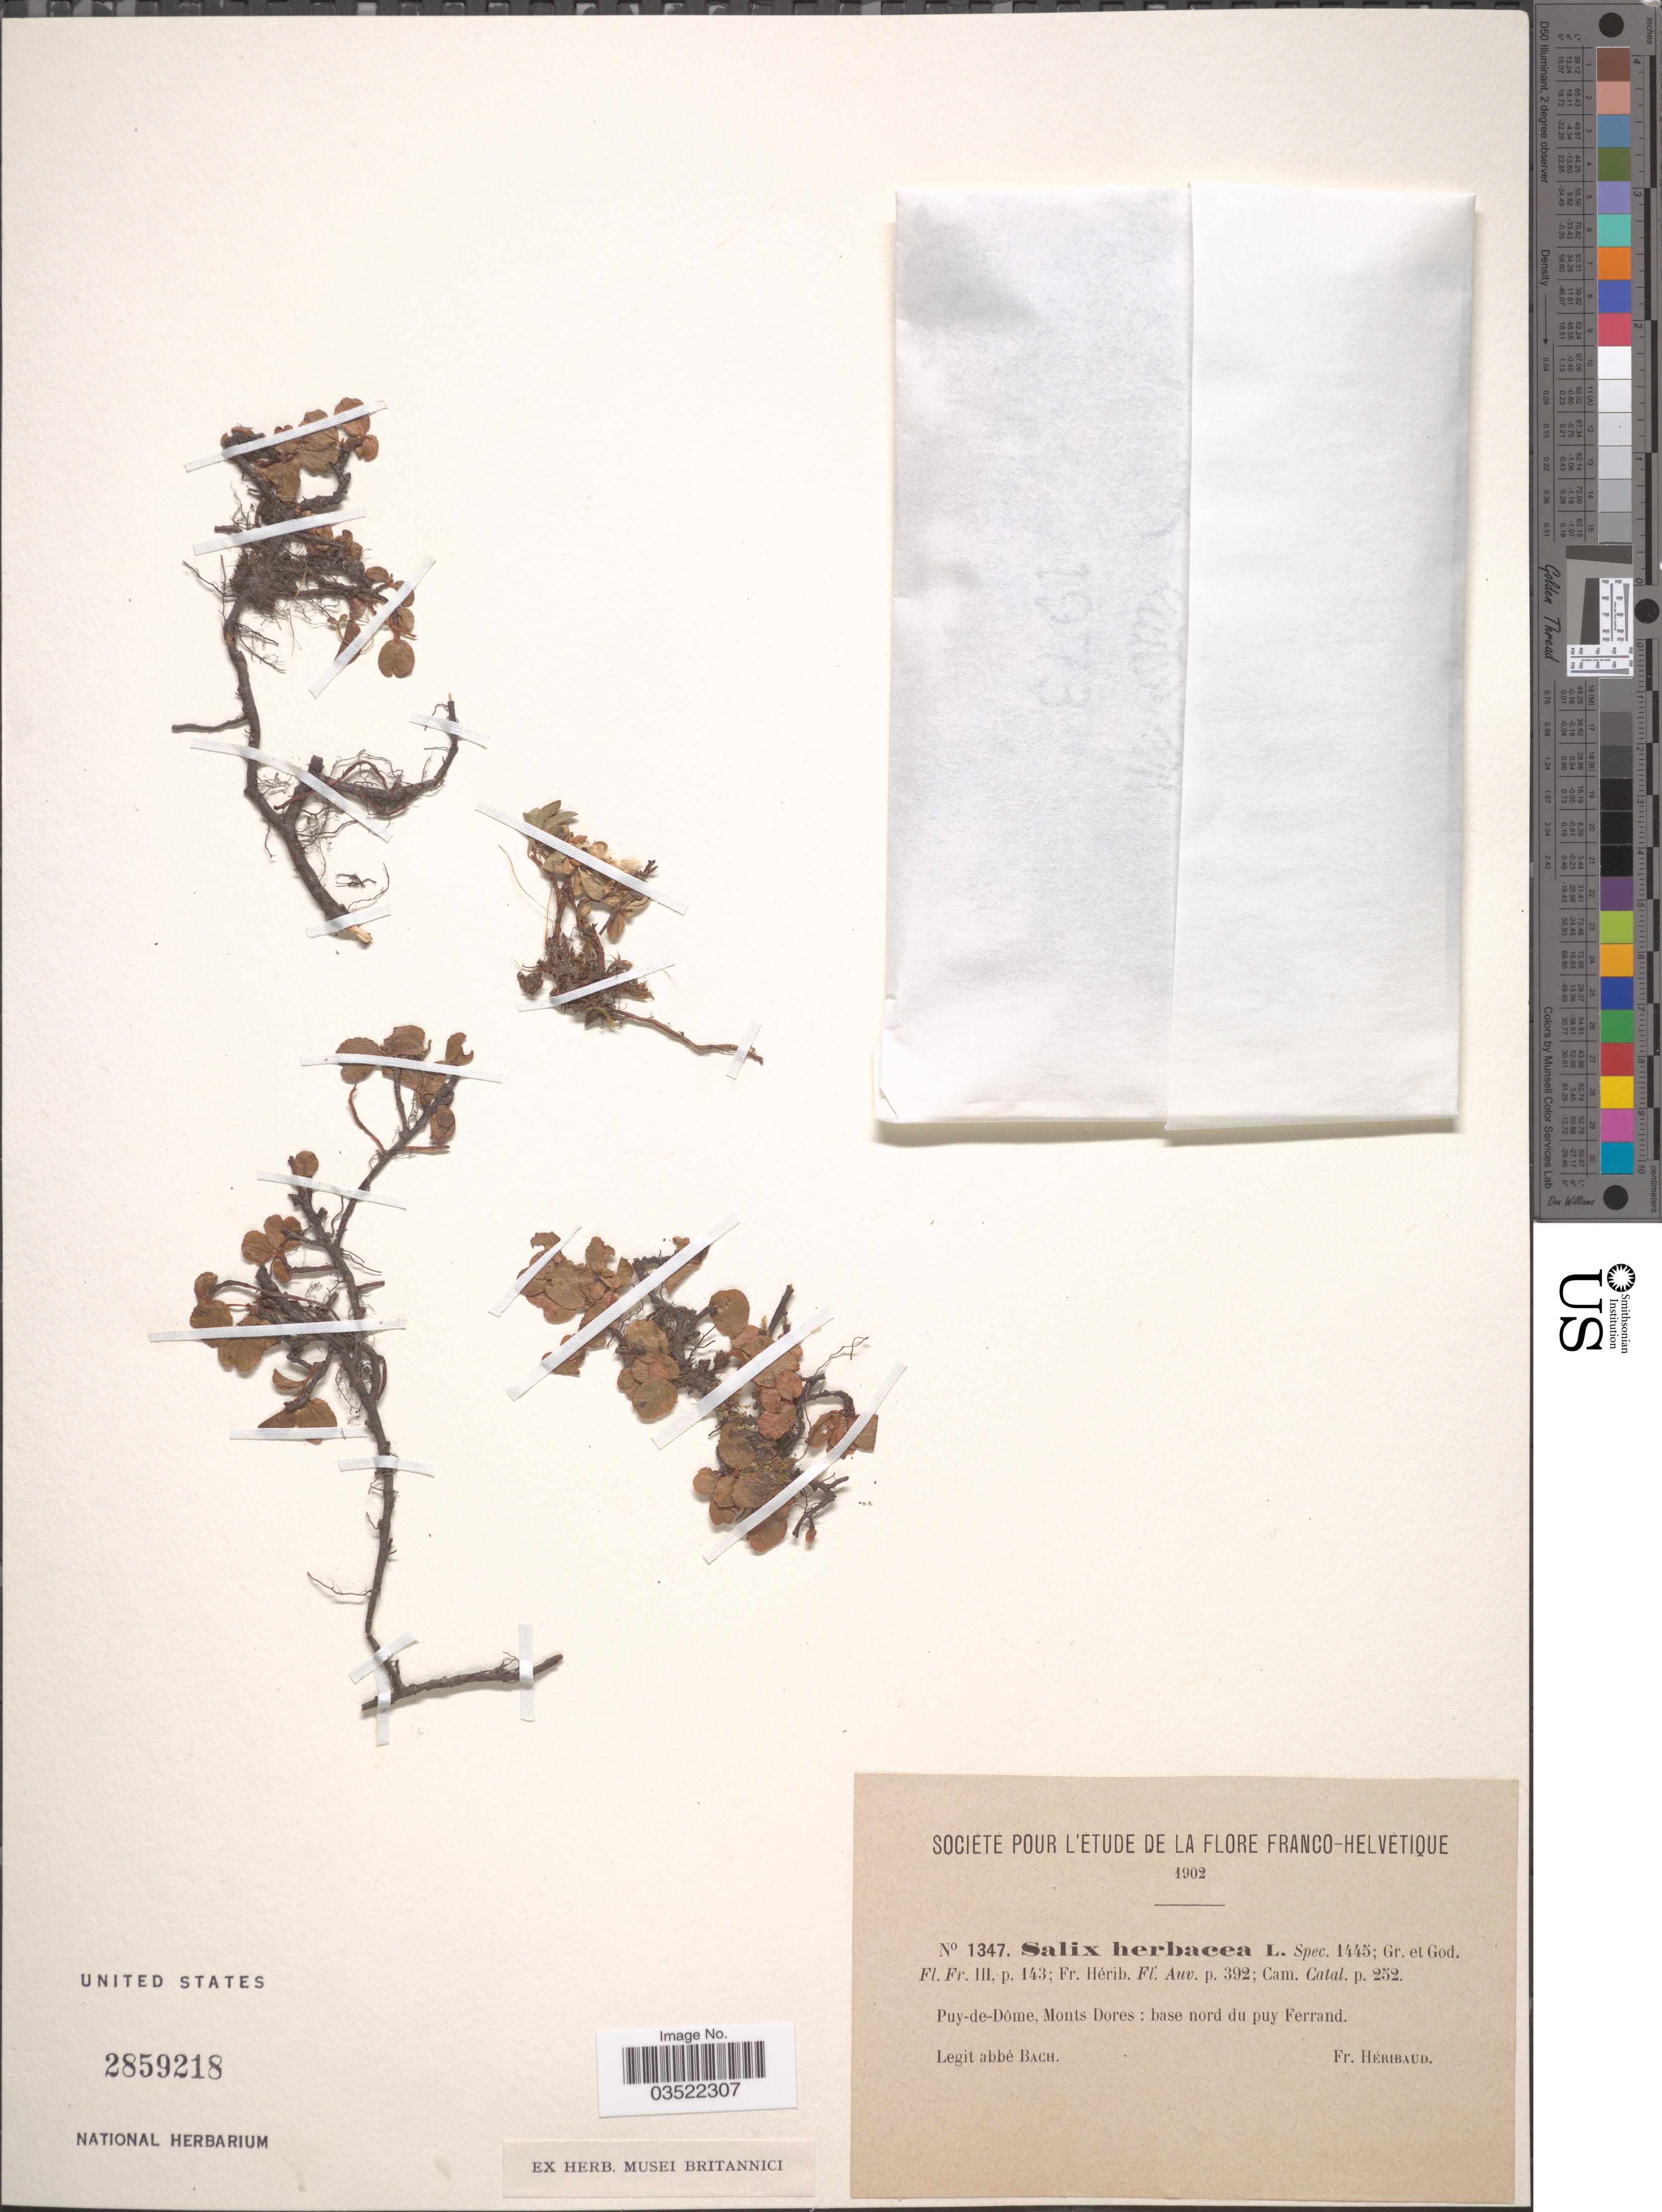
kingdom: Plantae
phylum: Tracheophyta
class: Magnoliopsida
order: Malpighiales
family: Salicaceae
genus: Salix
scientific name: Salix herbacea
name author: L.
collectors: Abbé Bach & Héribaud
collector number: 1347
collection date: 1902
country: France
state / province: Auvergne-Rhône-Alpes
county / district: Puy-de-Dôme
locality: Puy-de-Dôme, Monts Dores: base nord du puy Ferrand.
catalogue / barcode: US 2859218